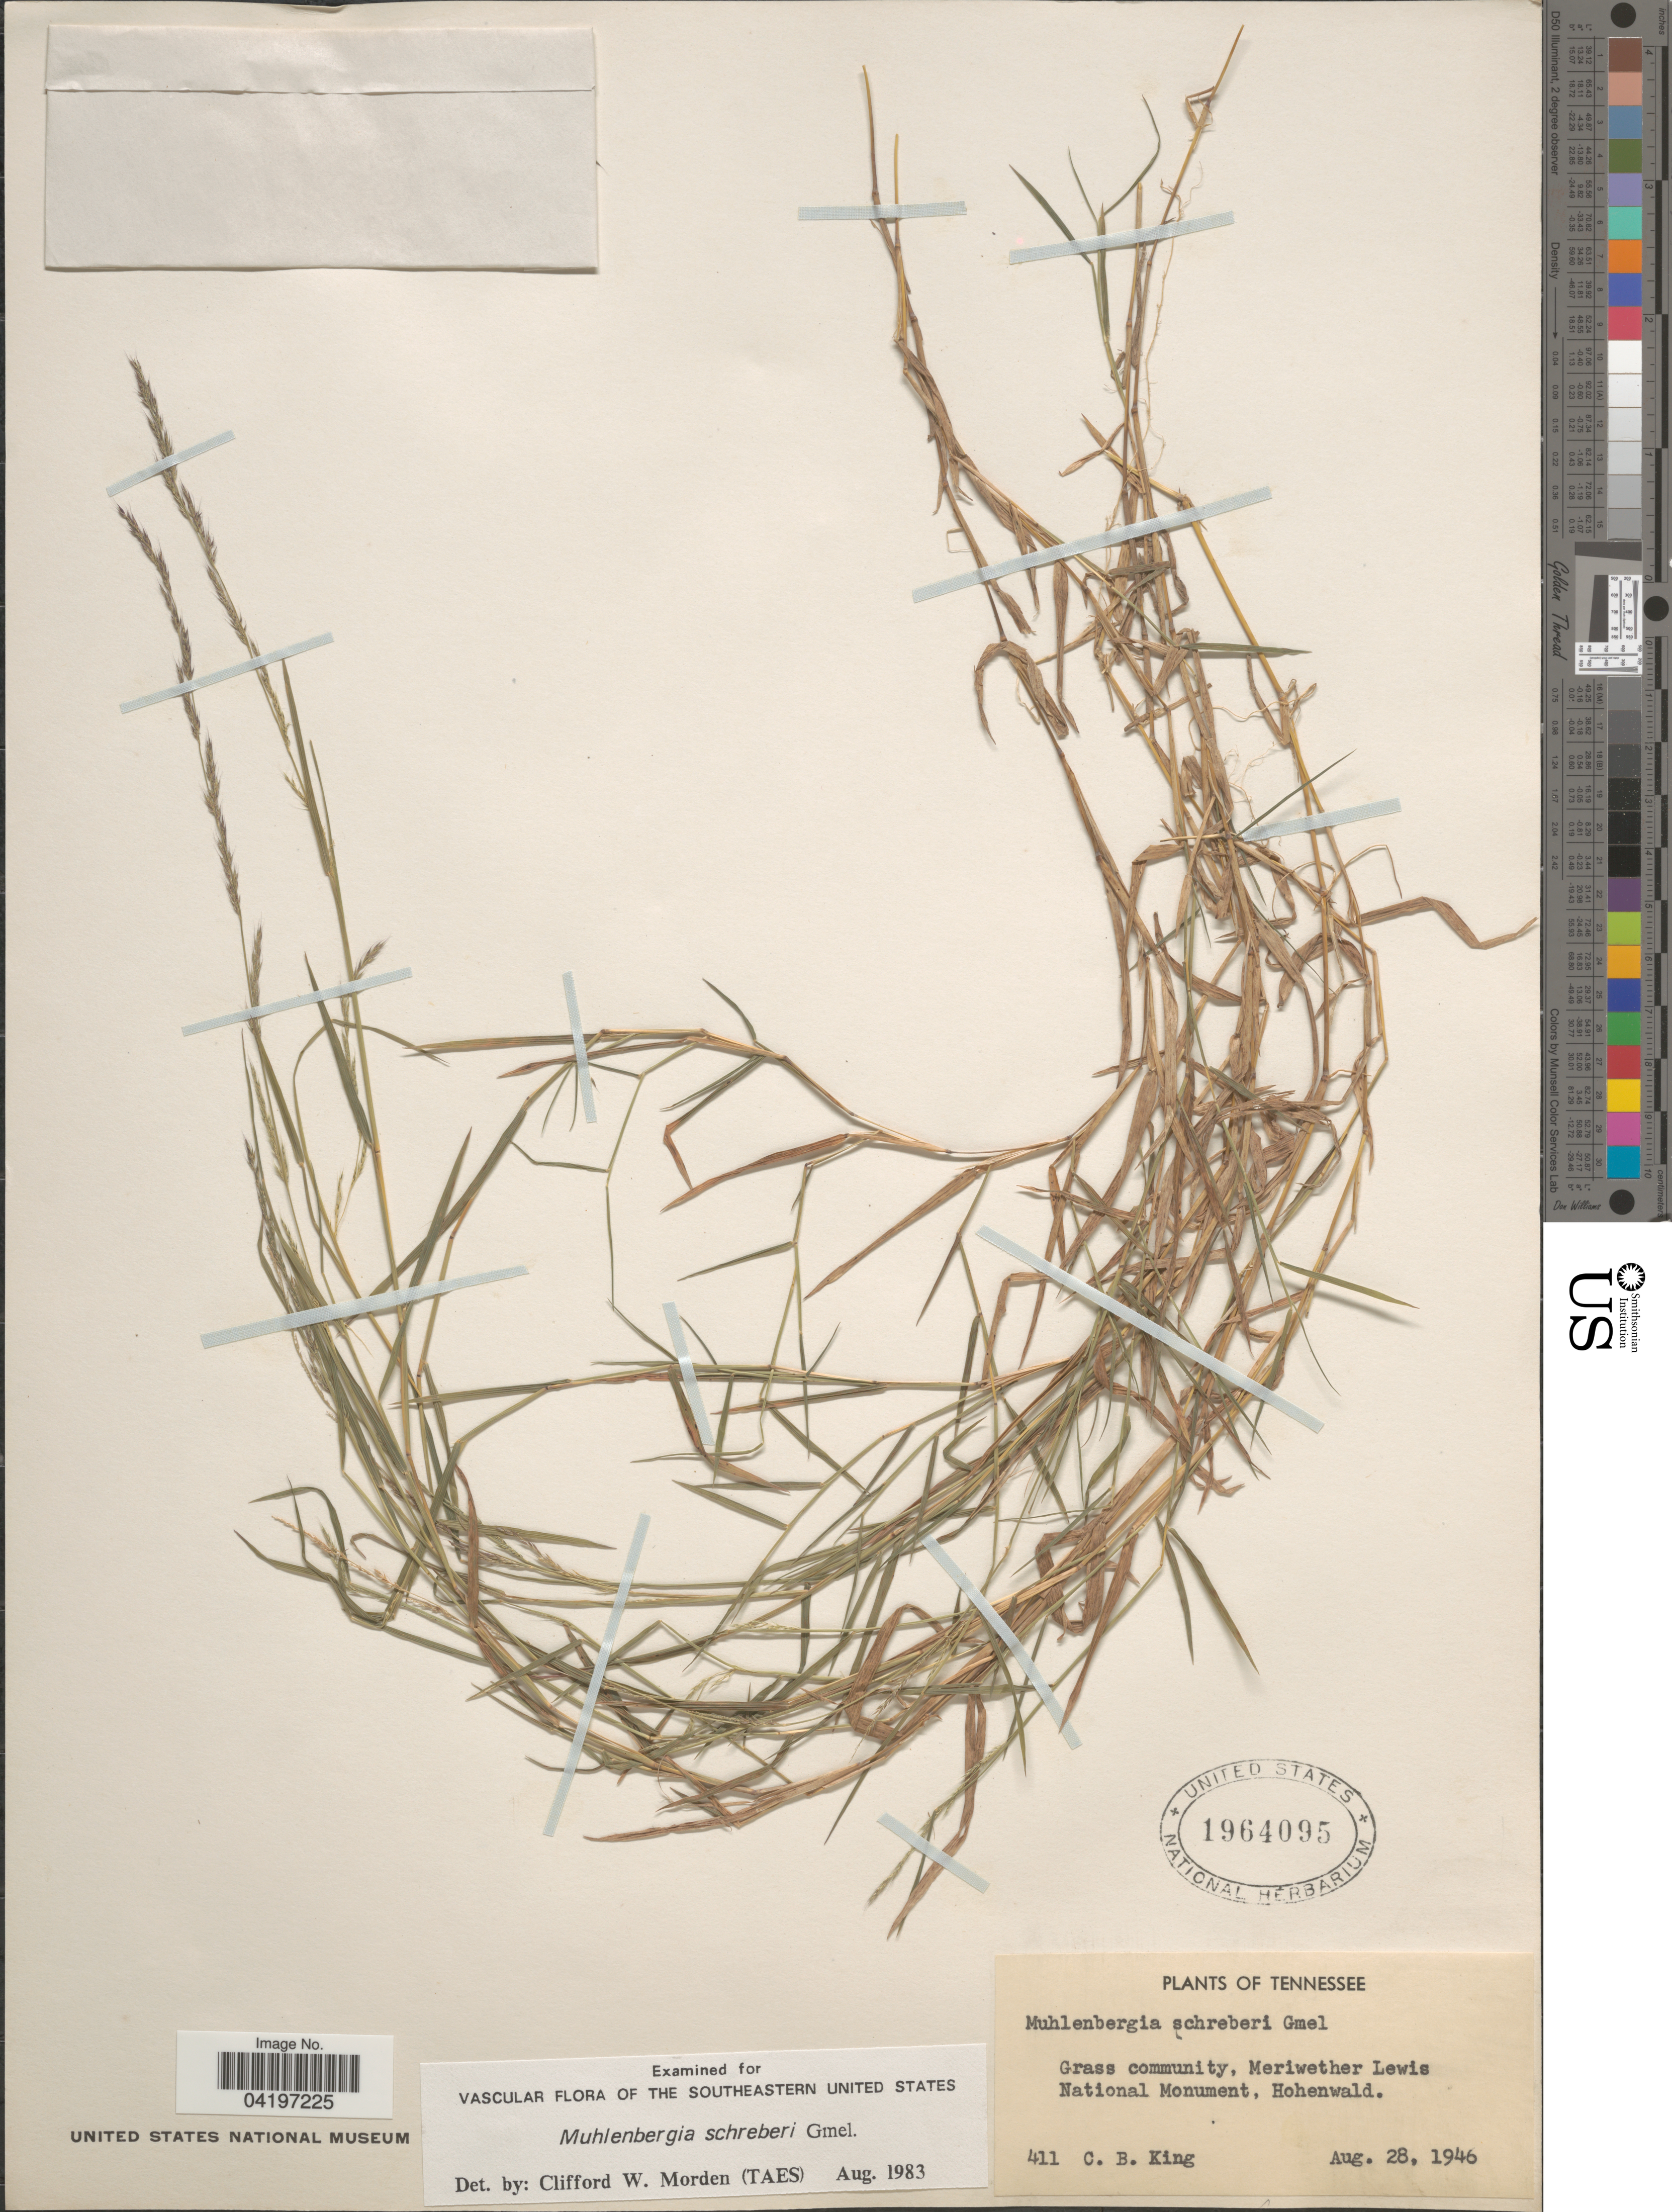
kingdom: Plantae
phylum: Tracheophyta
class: Liliopsida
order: Poales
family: Poaceae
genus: Muhlenbergia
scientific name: Muhlenbergia schreberi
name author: J.F. Gmel.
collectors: C. King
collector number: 411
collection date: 1946-08-28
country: United States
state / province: Tennessee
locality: Grass community, Meriwether Lewis National Monument, Hohenwald.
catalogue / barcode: US 1964095